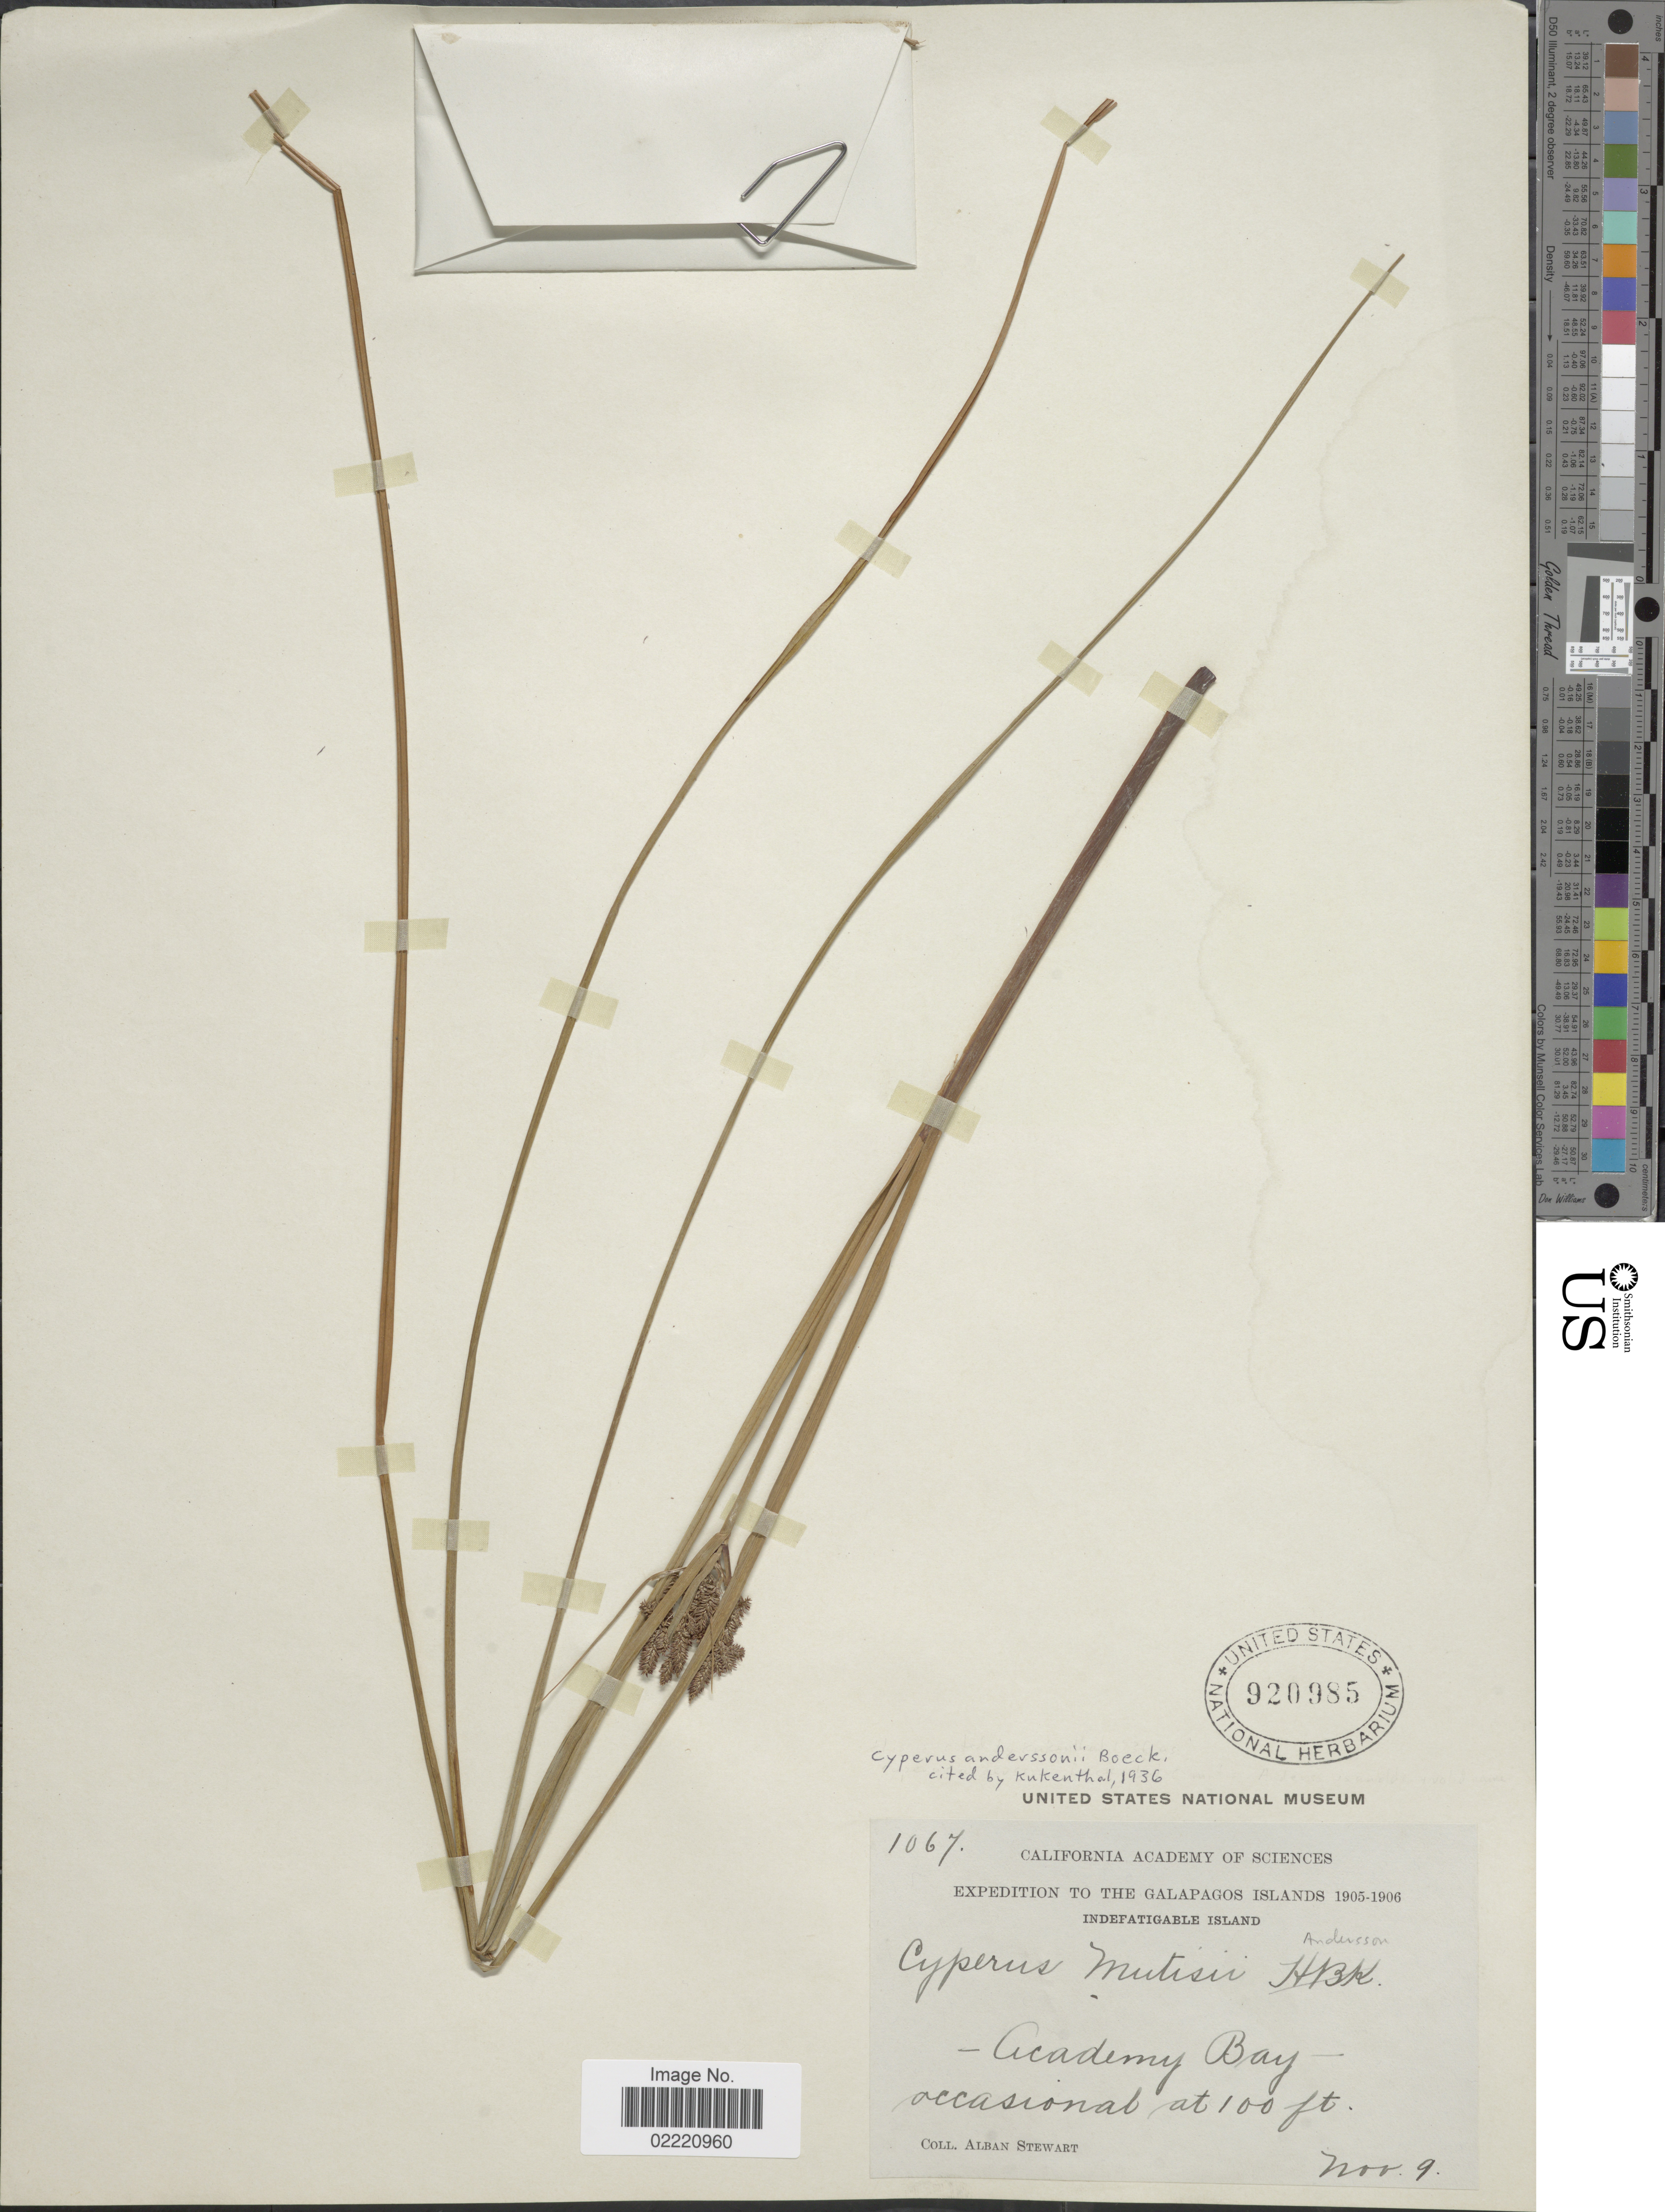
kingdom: Plantae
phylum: Tracheophyta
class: Liliopsida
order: Poales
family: Cyperaceae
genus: Cyperus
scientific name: Cyperus anderssonii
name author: Boeckeler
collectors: A. Stewart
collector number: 1067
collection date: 1905-11-09/1906-11-09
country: Ecuador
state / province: Colón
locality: The Galapagos Islands, Indefatigable Island, Academy Bay, occasional.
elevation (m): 30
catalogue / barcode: US 920985